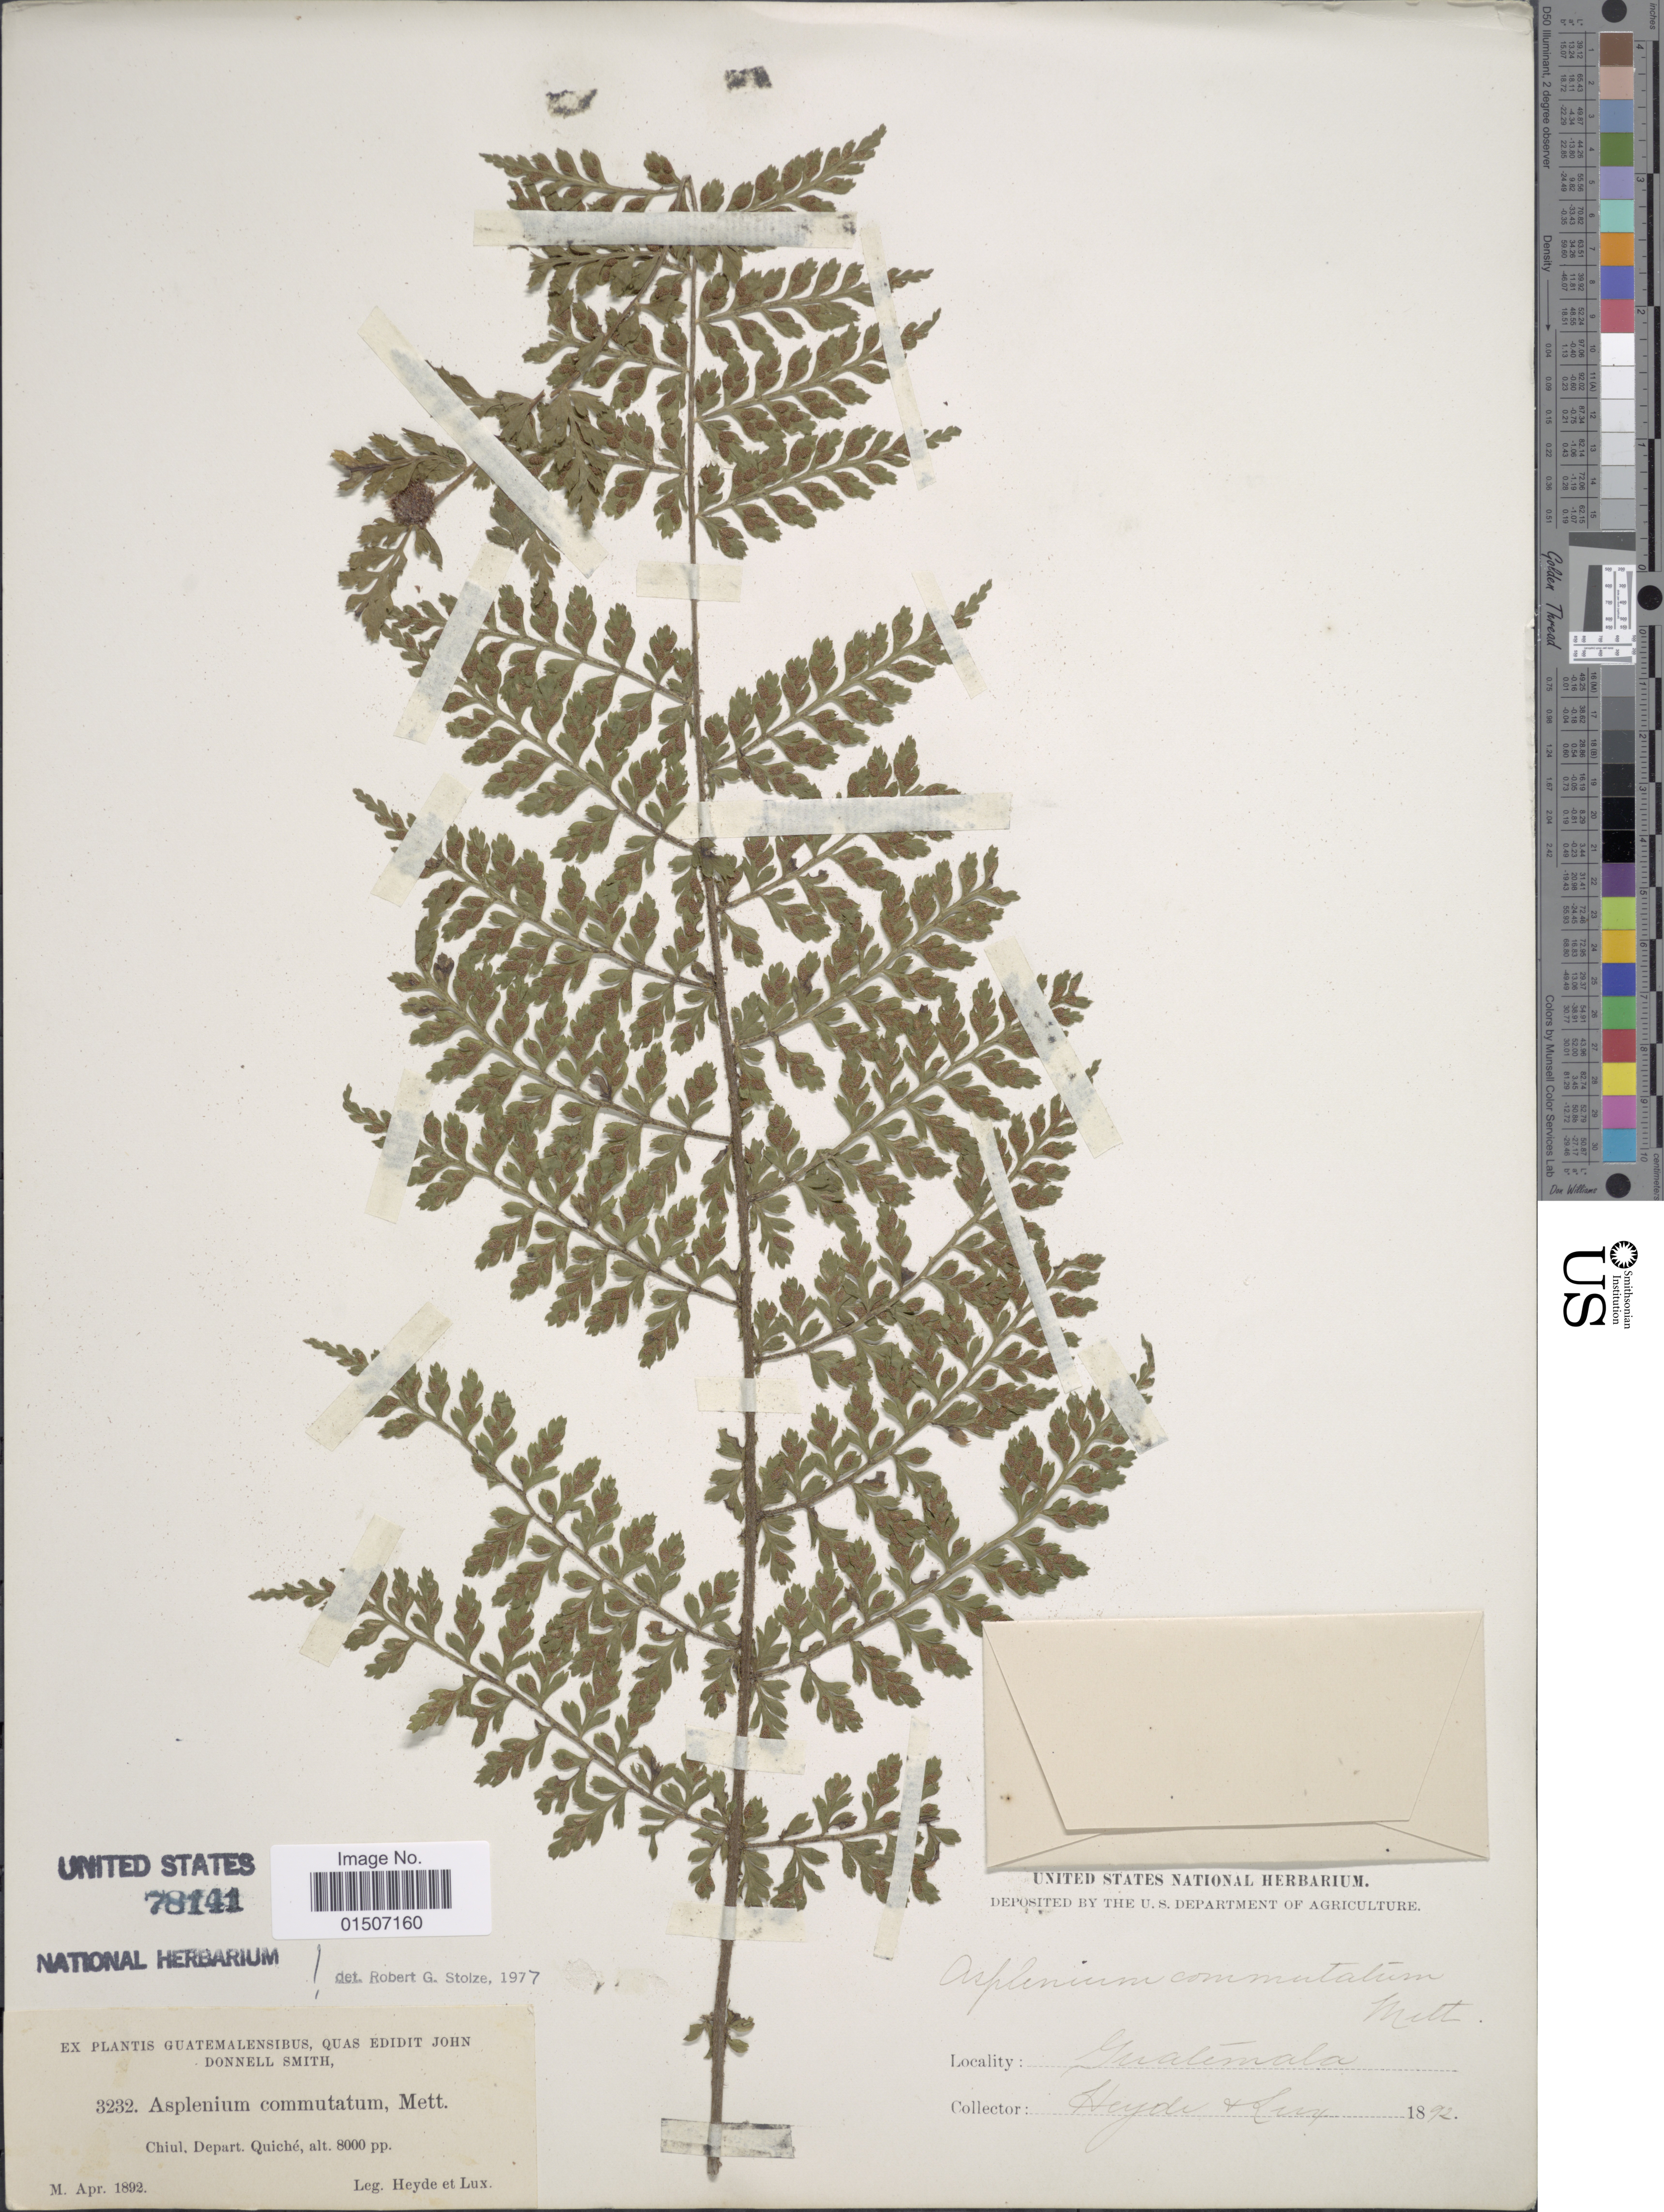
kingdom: Plantae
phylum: Tracheophyta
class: Polypodiopsida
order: Polypodiales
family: Aspleniaceae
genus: Asplenium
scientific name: Asplenium myapteron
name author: Fée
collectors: Heyde & Lux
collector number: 3232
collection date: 1892-04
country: Guatemala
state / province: El Quiché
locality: Chiul. Depart Quiché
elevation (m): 2438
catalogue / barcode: US 78141